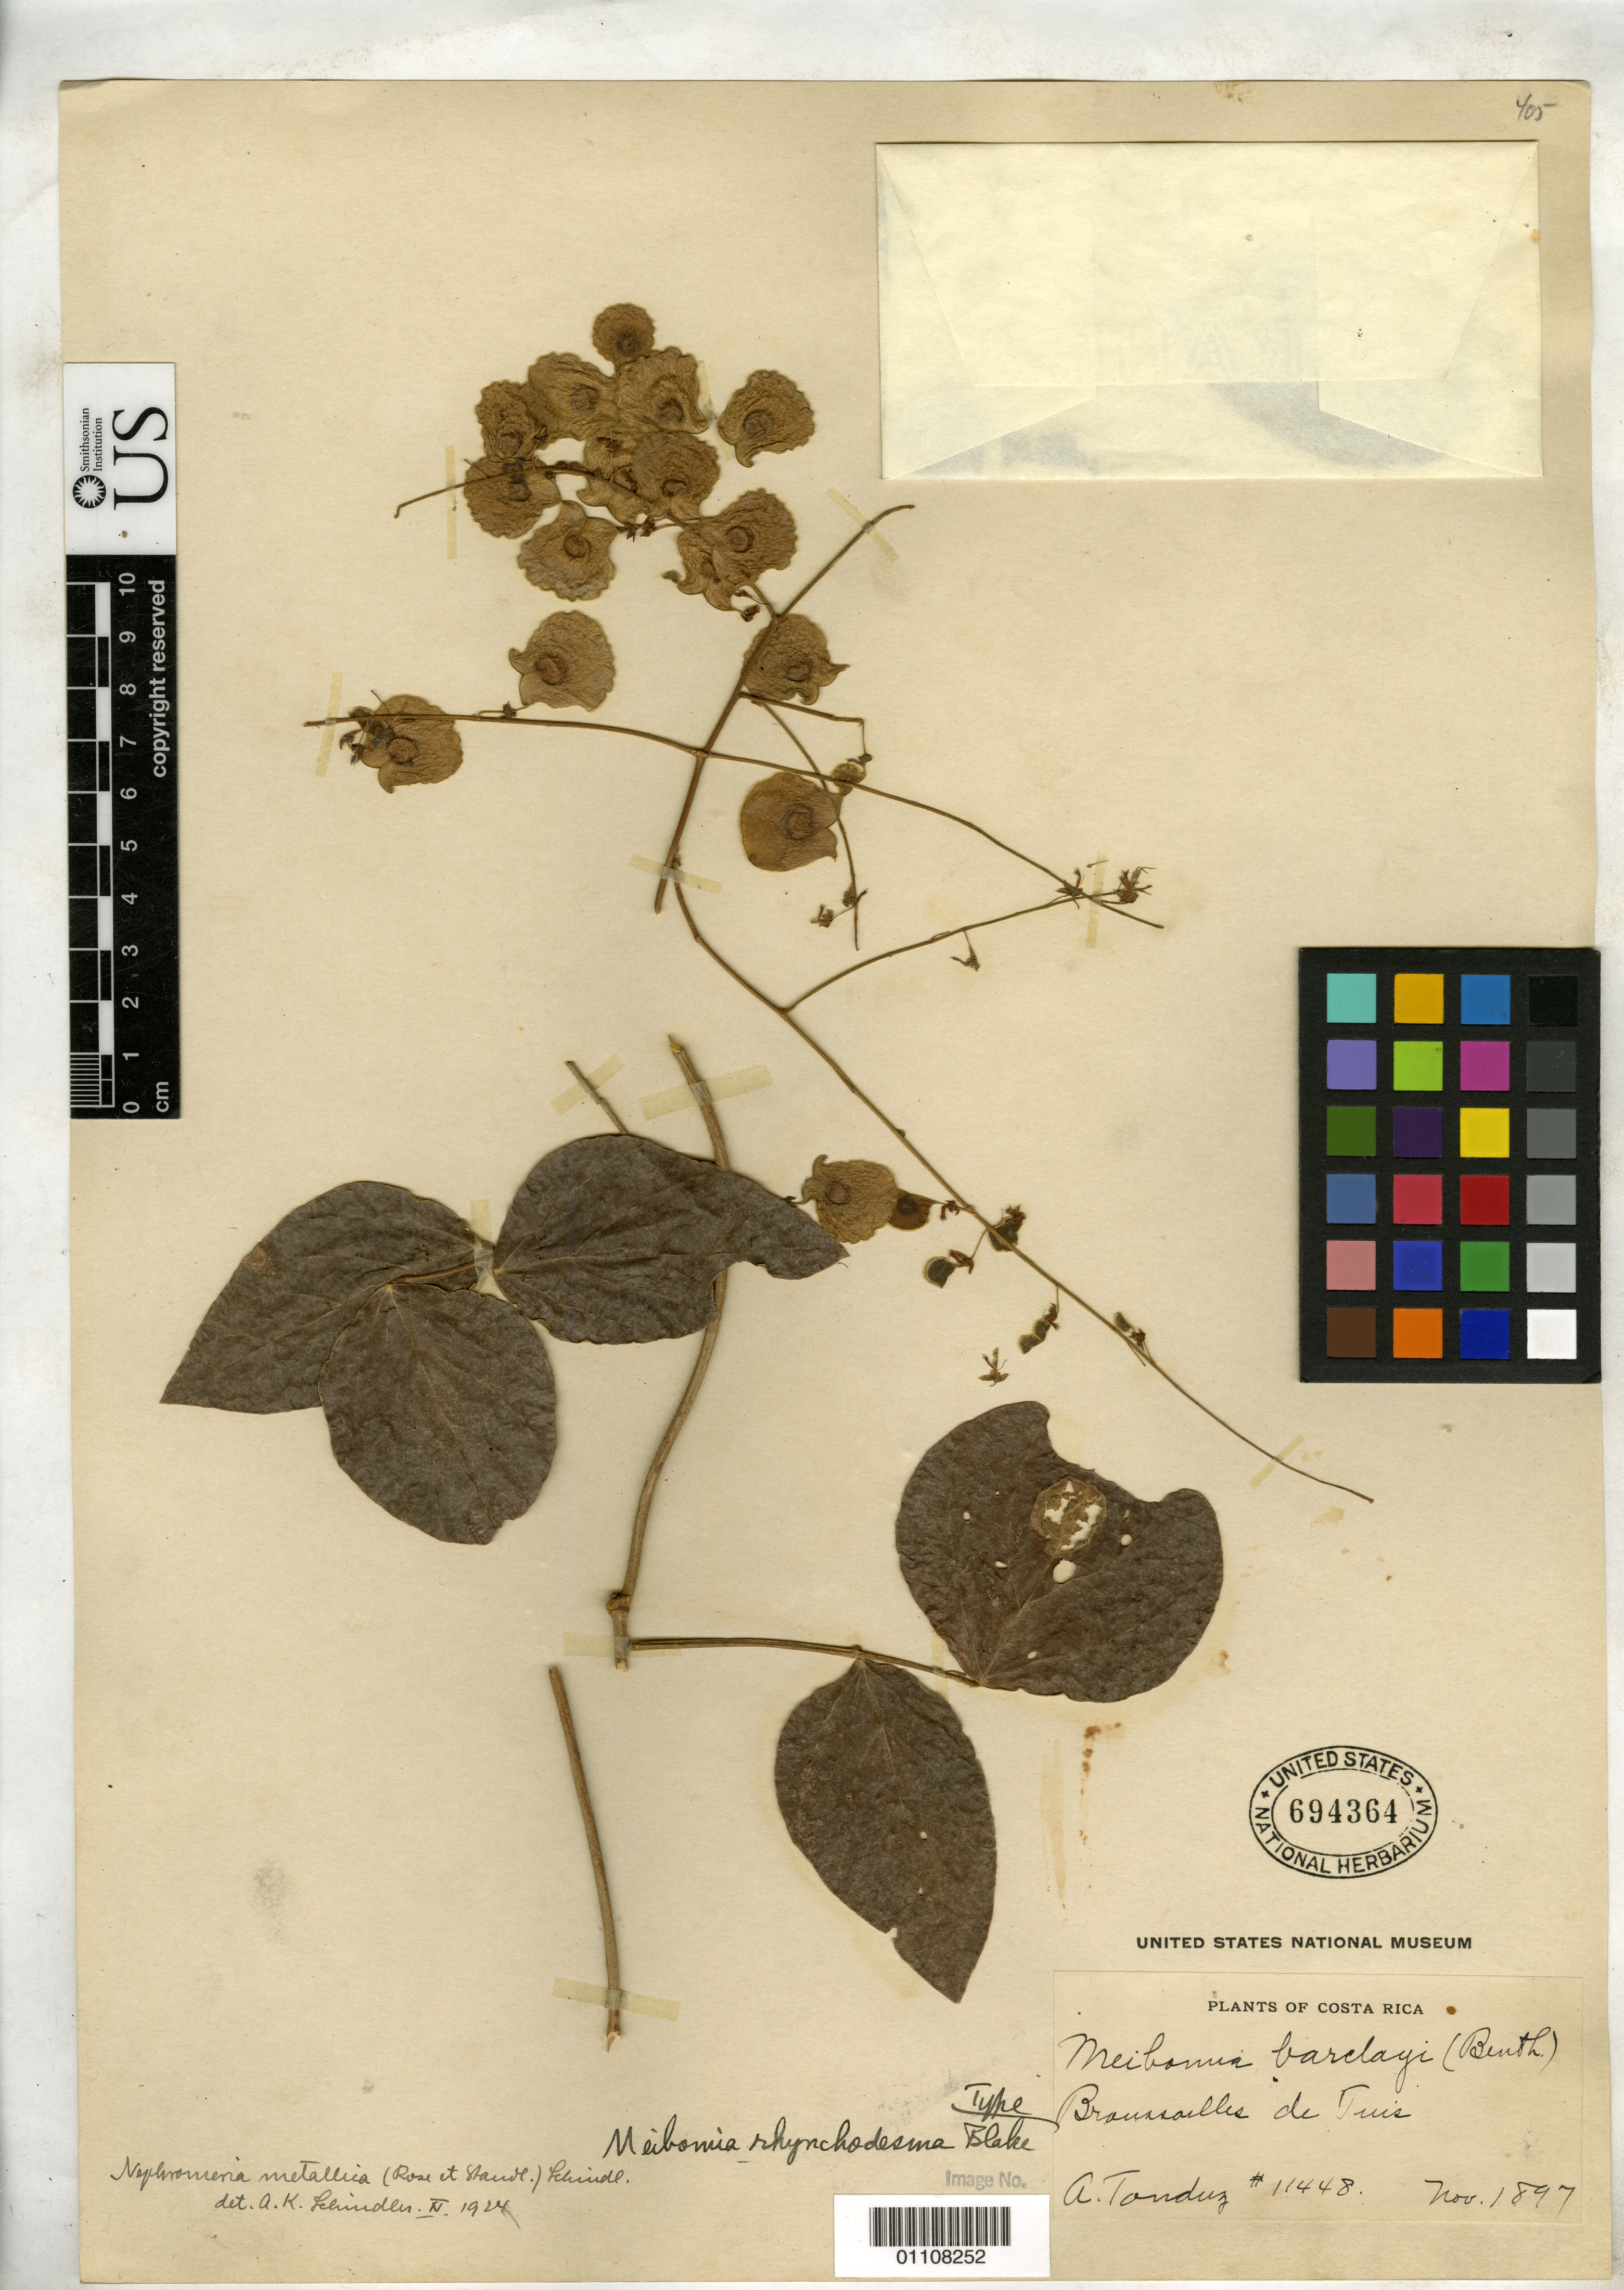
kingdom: Plantae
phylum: Tracheophyta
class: Magnoliopsida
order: Fabales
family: Fabaceae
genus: Meibomia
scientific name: Meibomia rhynchodesma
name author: S.F. Blake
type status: Holotype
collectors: A. Tonduz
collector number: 11448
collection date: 1897-11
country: Costa Rica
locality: Broussailles de Tuis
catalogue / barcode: US 694364